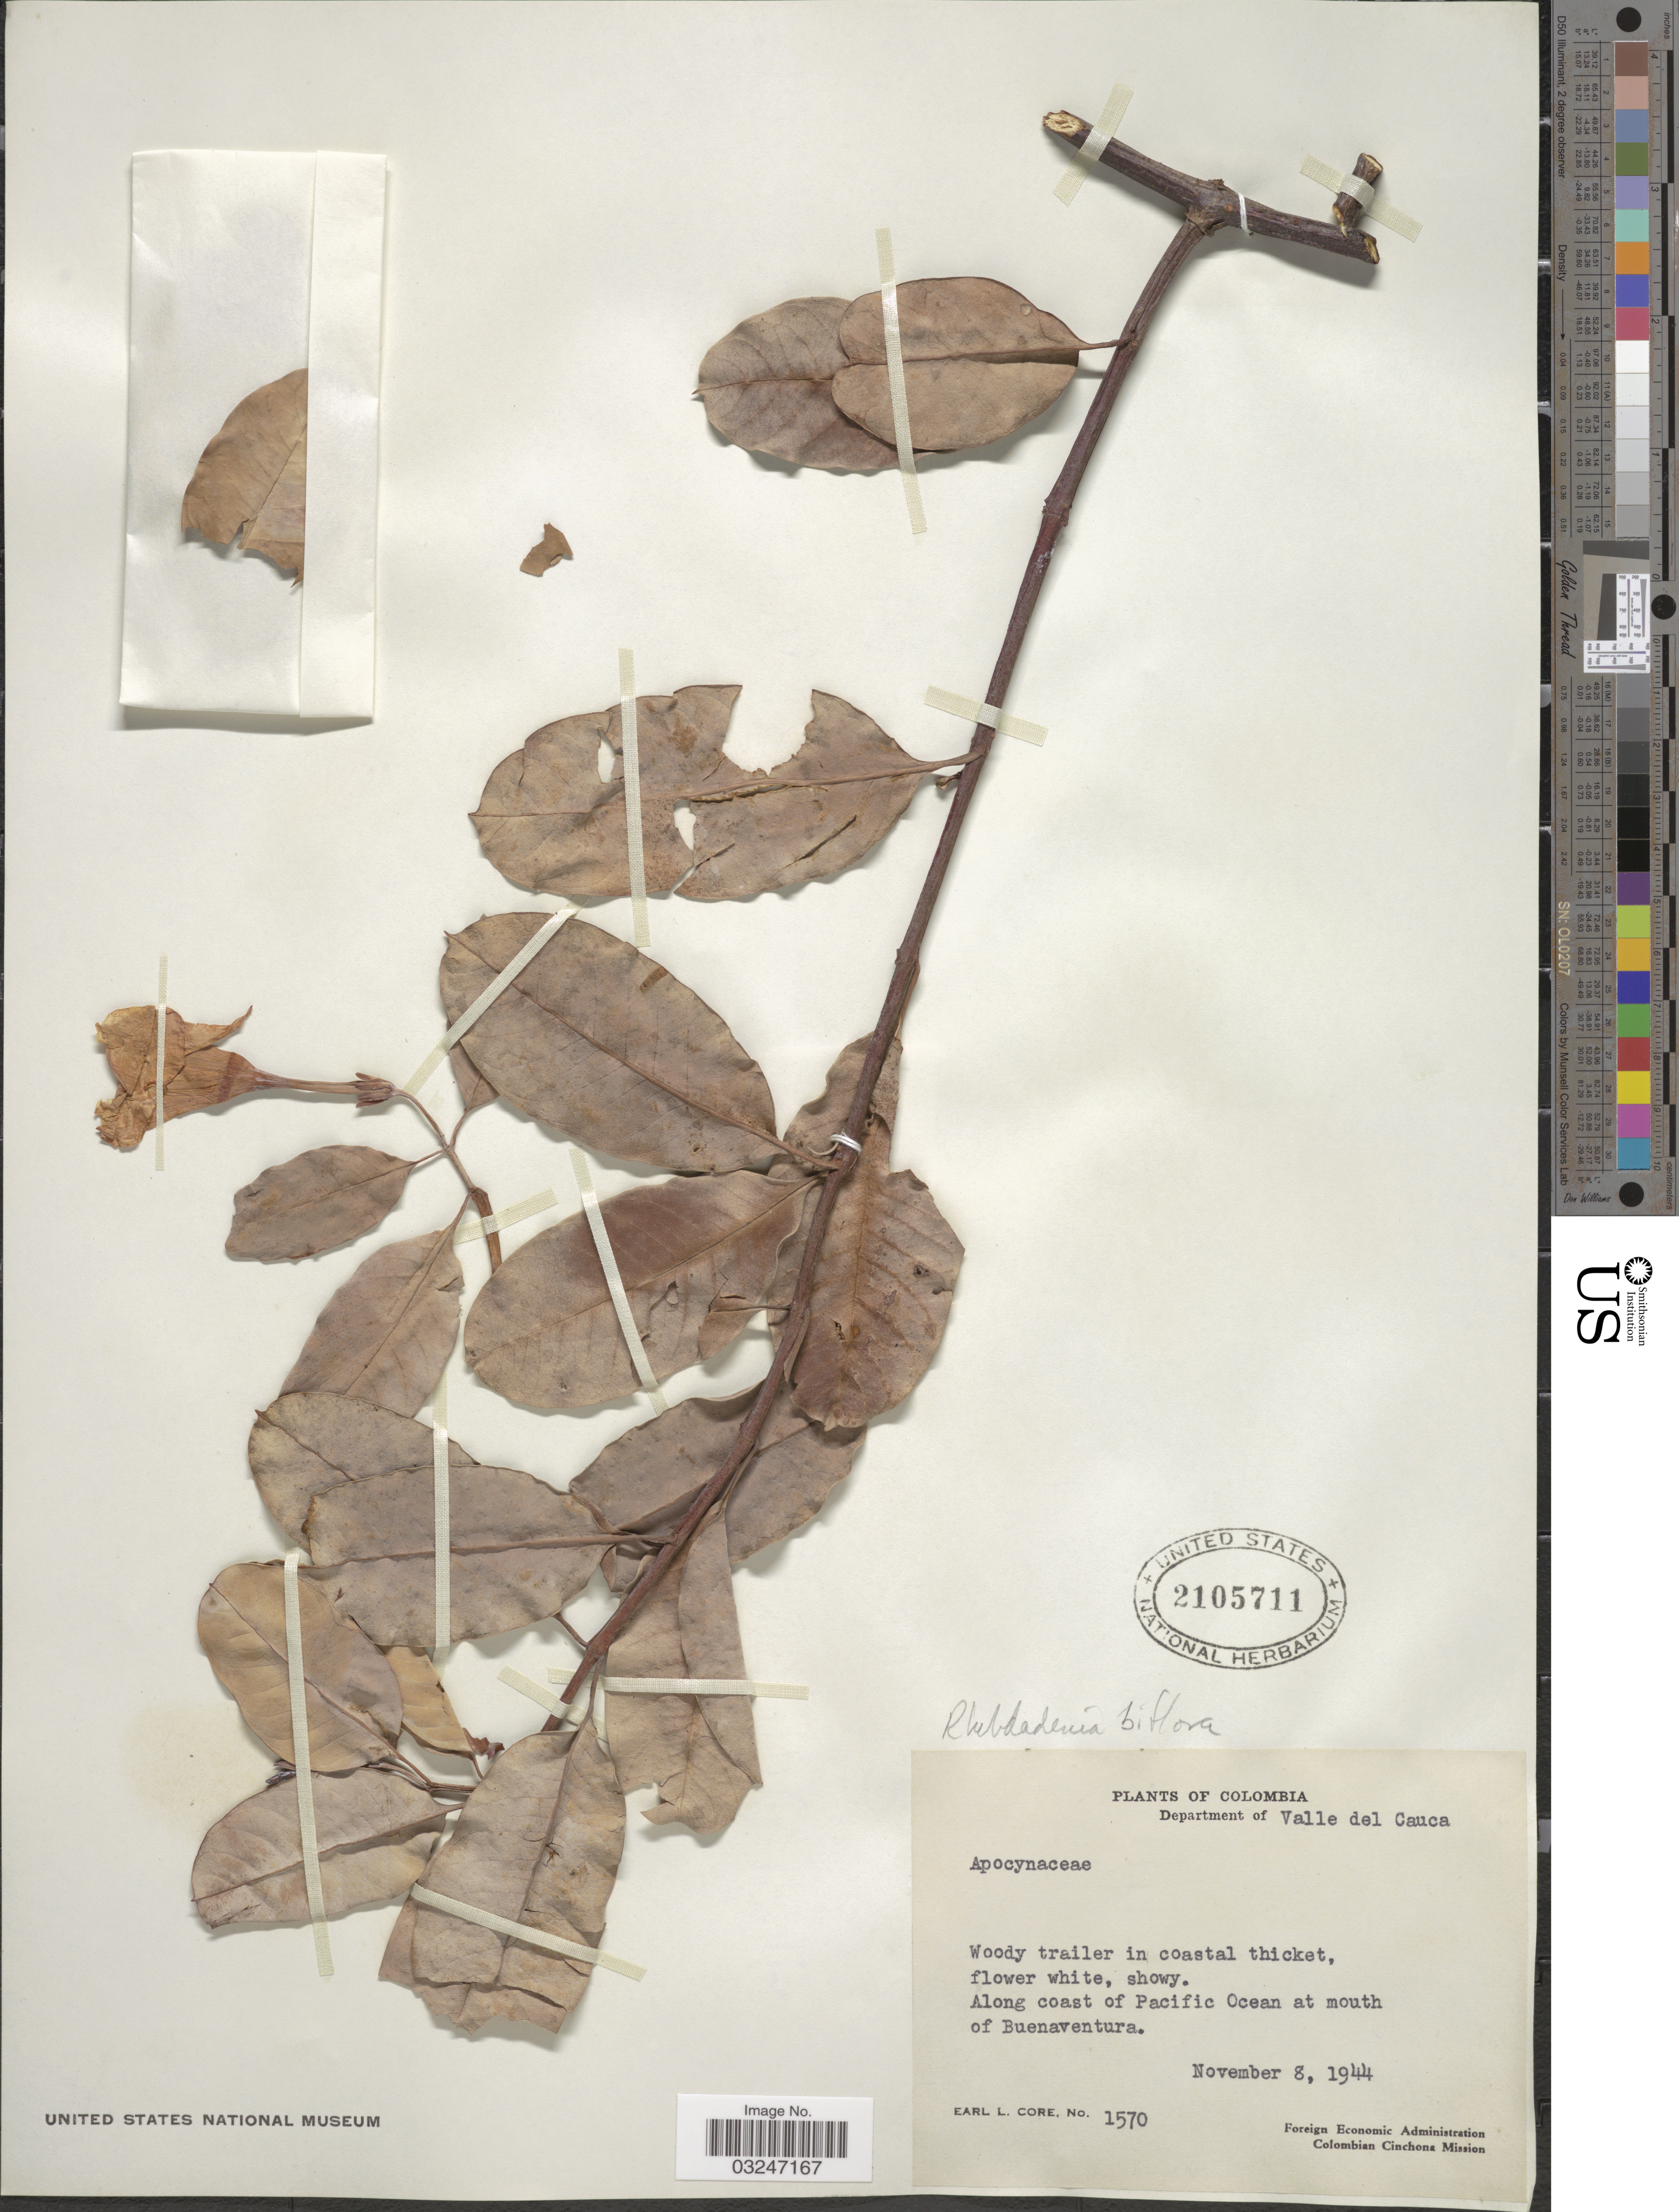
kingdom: Plantae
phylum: Tracheophyta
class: Magnoliopsida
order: Gentianales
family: Apocynaceae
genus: Rhabdadenia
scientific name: Rhabdadenia biflora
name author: (Jacq.) Müll. Arg.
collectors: E. L. Core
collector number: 1570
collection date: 1944-11-08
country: Colombia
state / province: Valle del Cauca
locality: Department of Valle del Cauca. Along coast of Pacific Ocean at mouth of Buenaventura.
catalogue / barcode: US 2105711